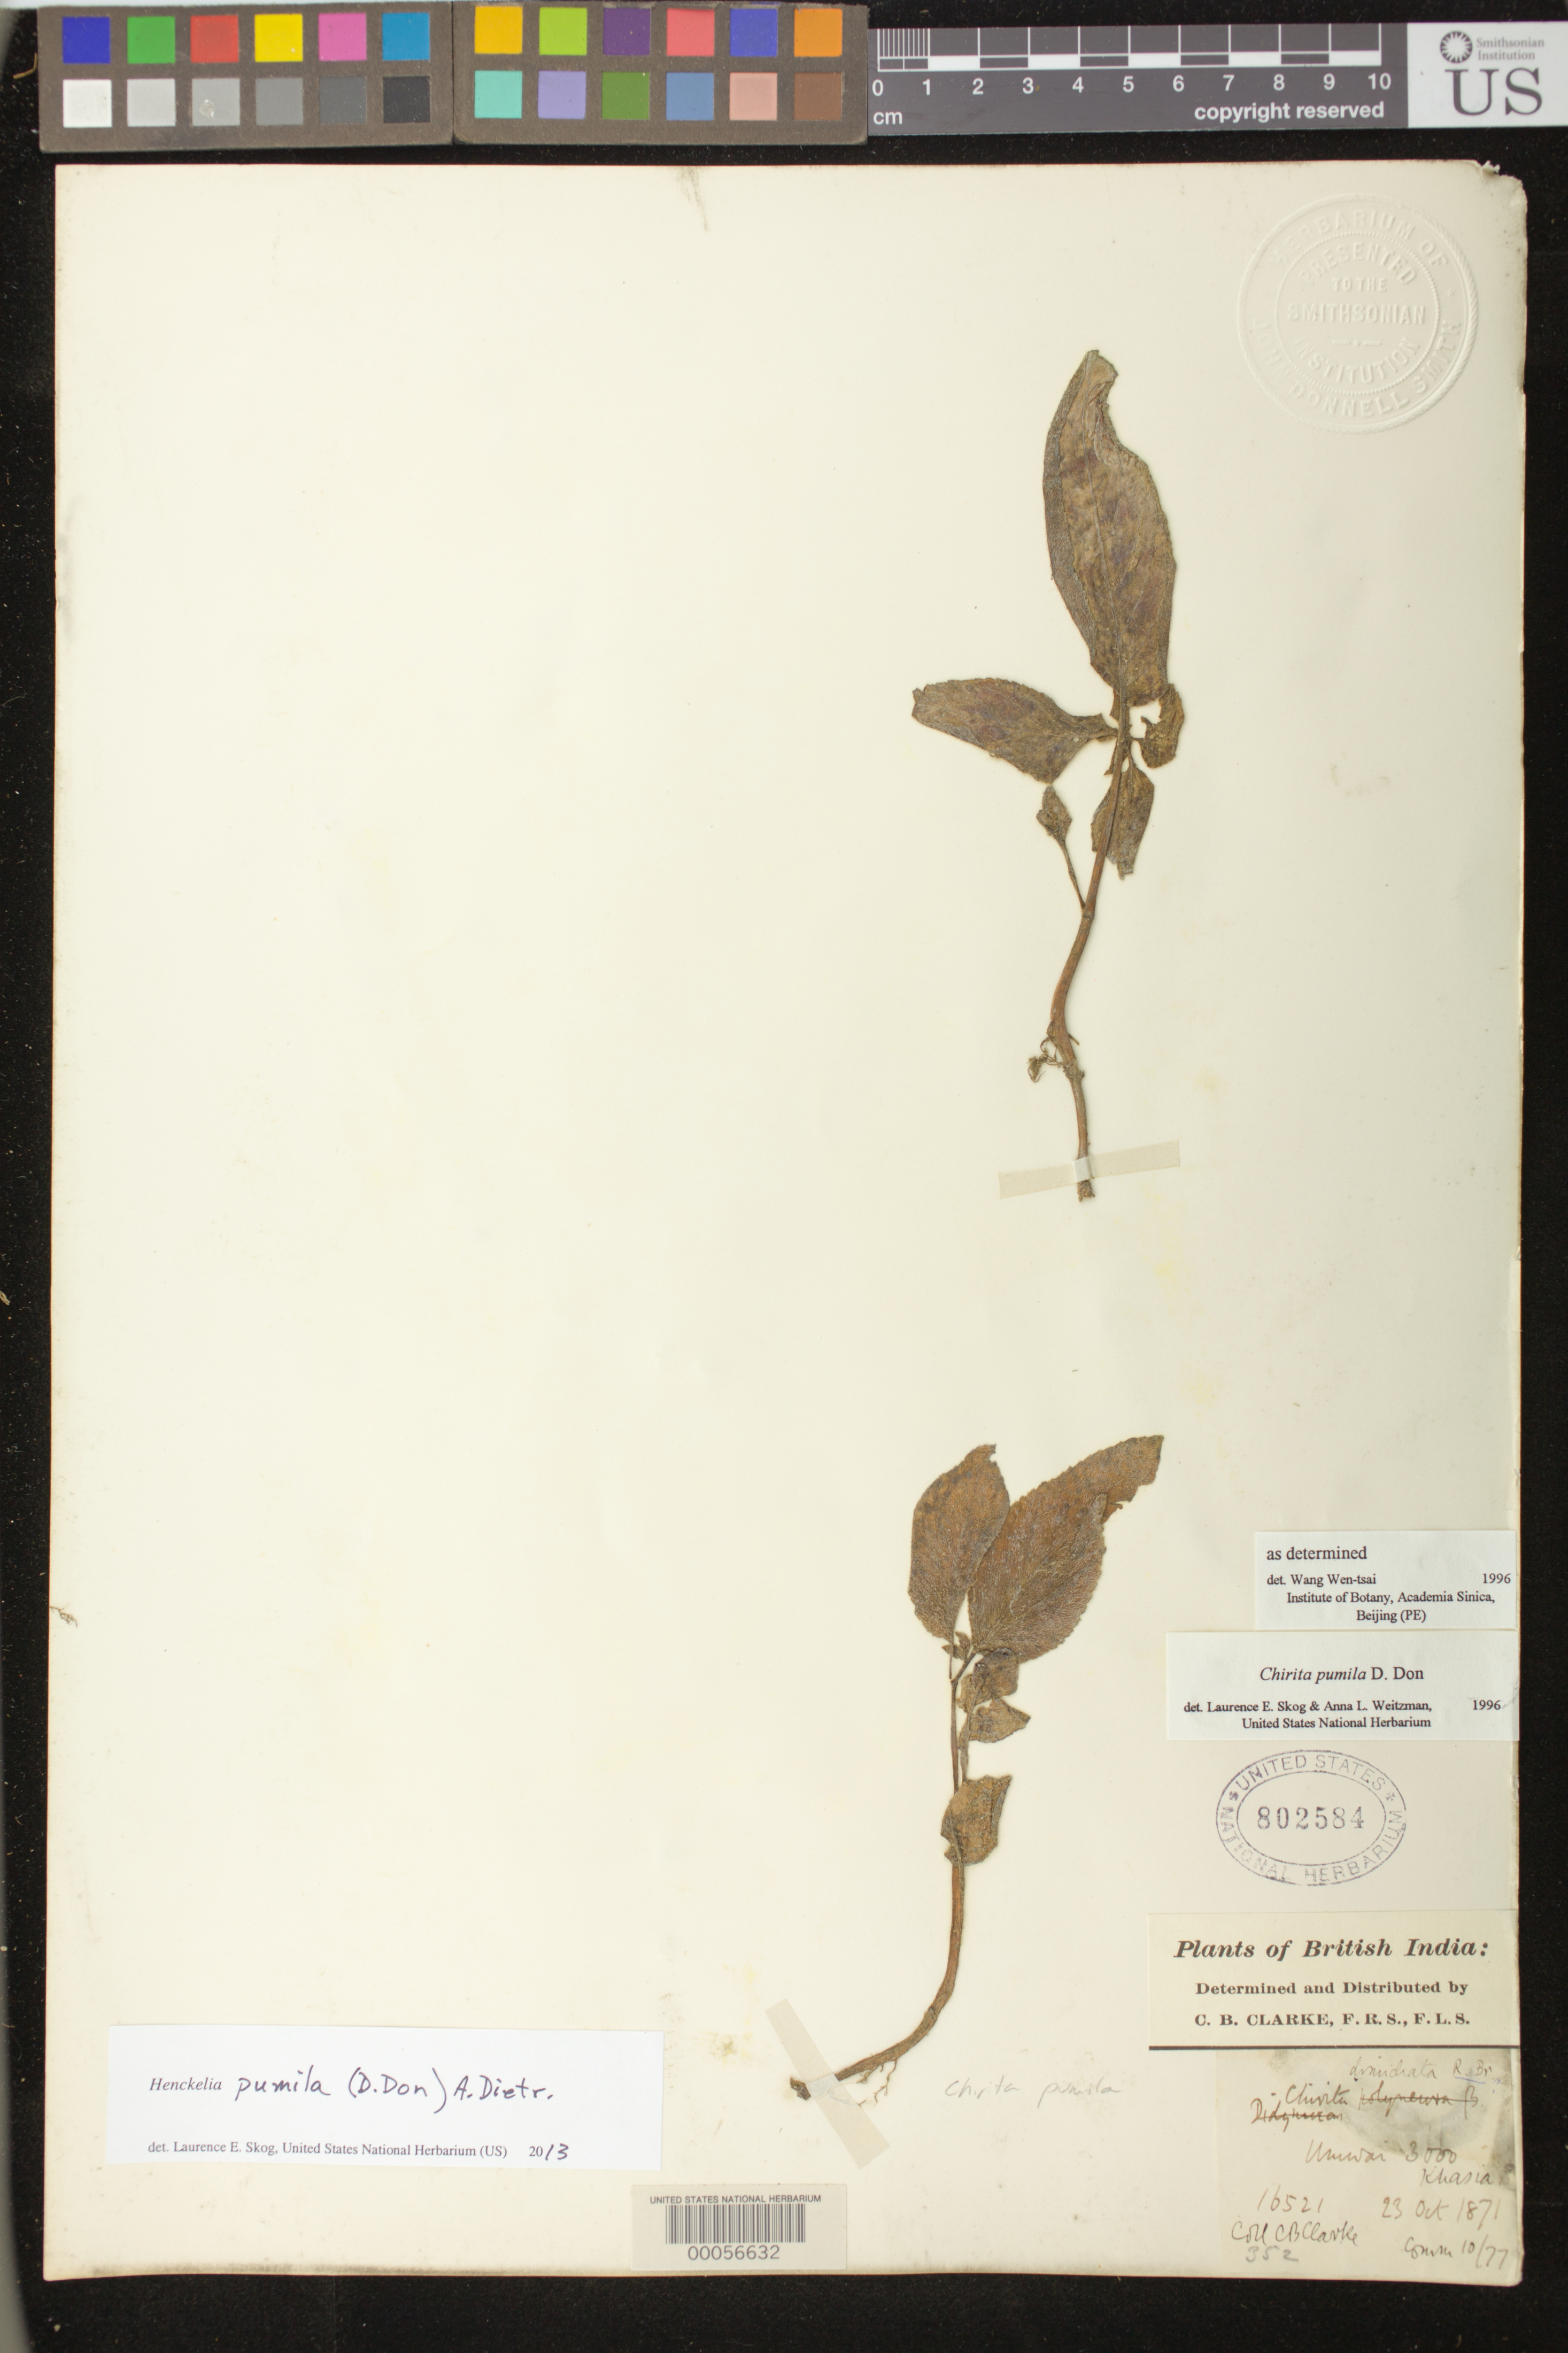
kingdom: Plantae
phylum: Tracheophyta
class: Magnoliopsida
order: Lamiales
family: Gesneriaceae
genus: Henckelia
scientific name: Henckelia pumila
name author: (D. Don) A. Dietr.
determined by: Skog, Laurence E.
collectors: C. B. Clarke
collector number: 16521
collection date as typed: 23 Oct 1871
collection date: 1871-10-23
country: India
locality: Khasia, umwai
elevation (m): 914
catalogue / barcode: US 802584